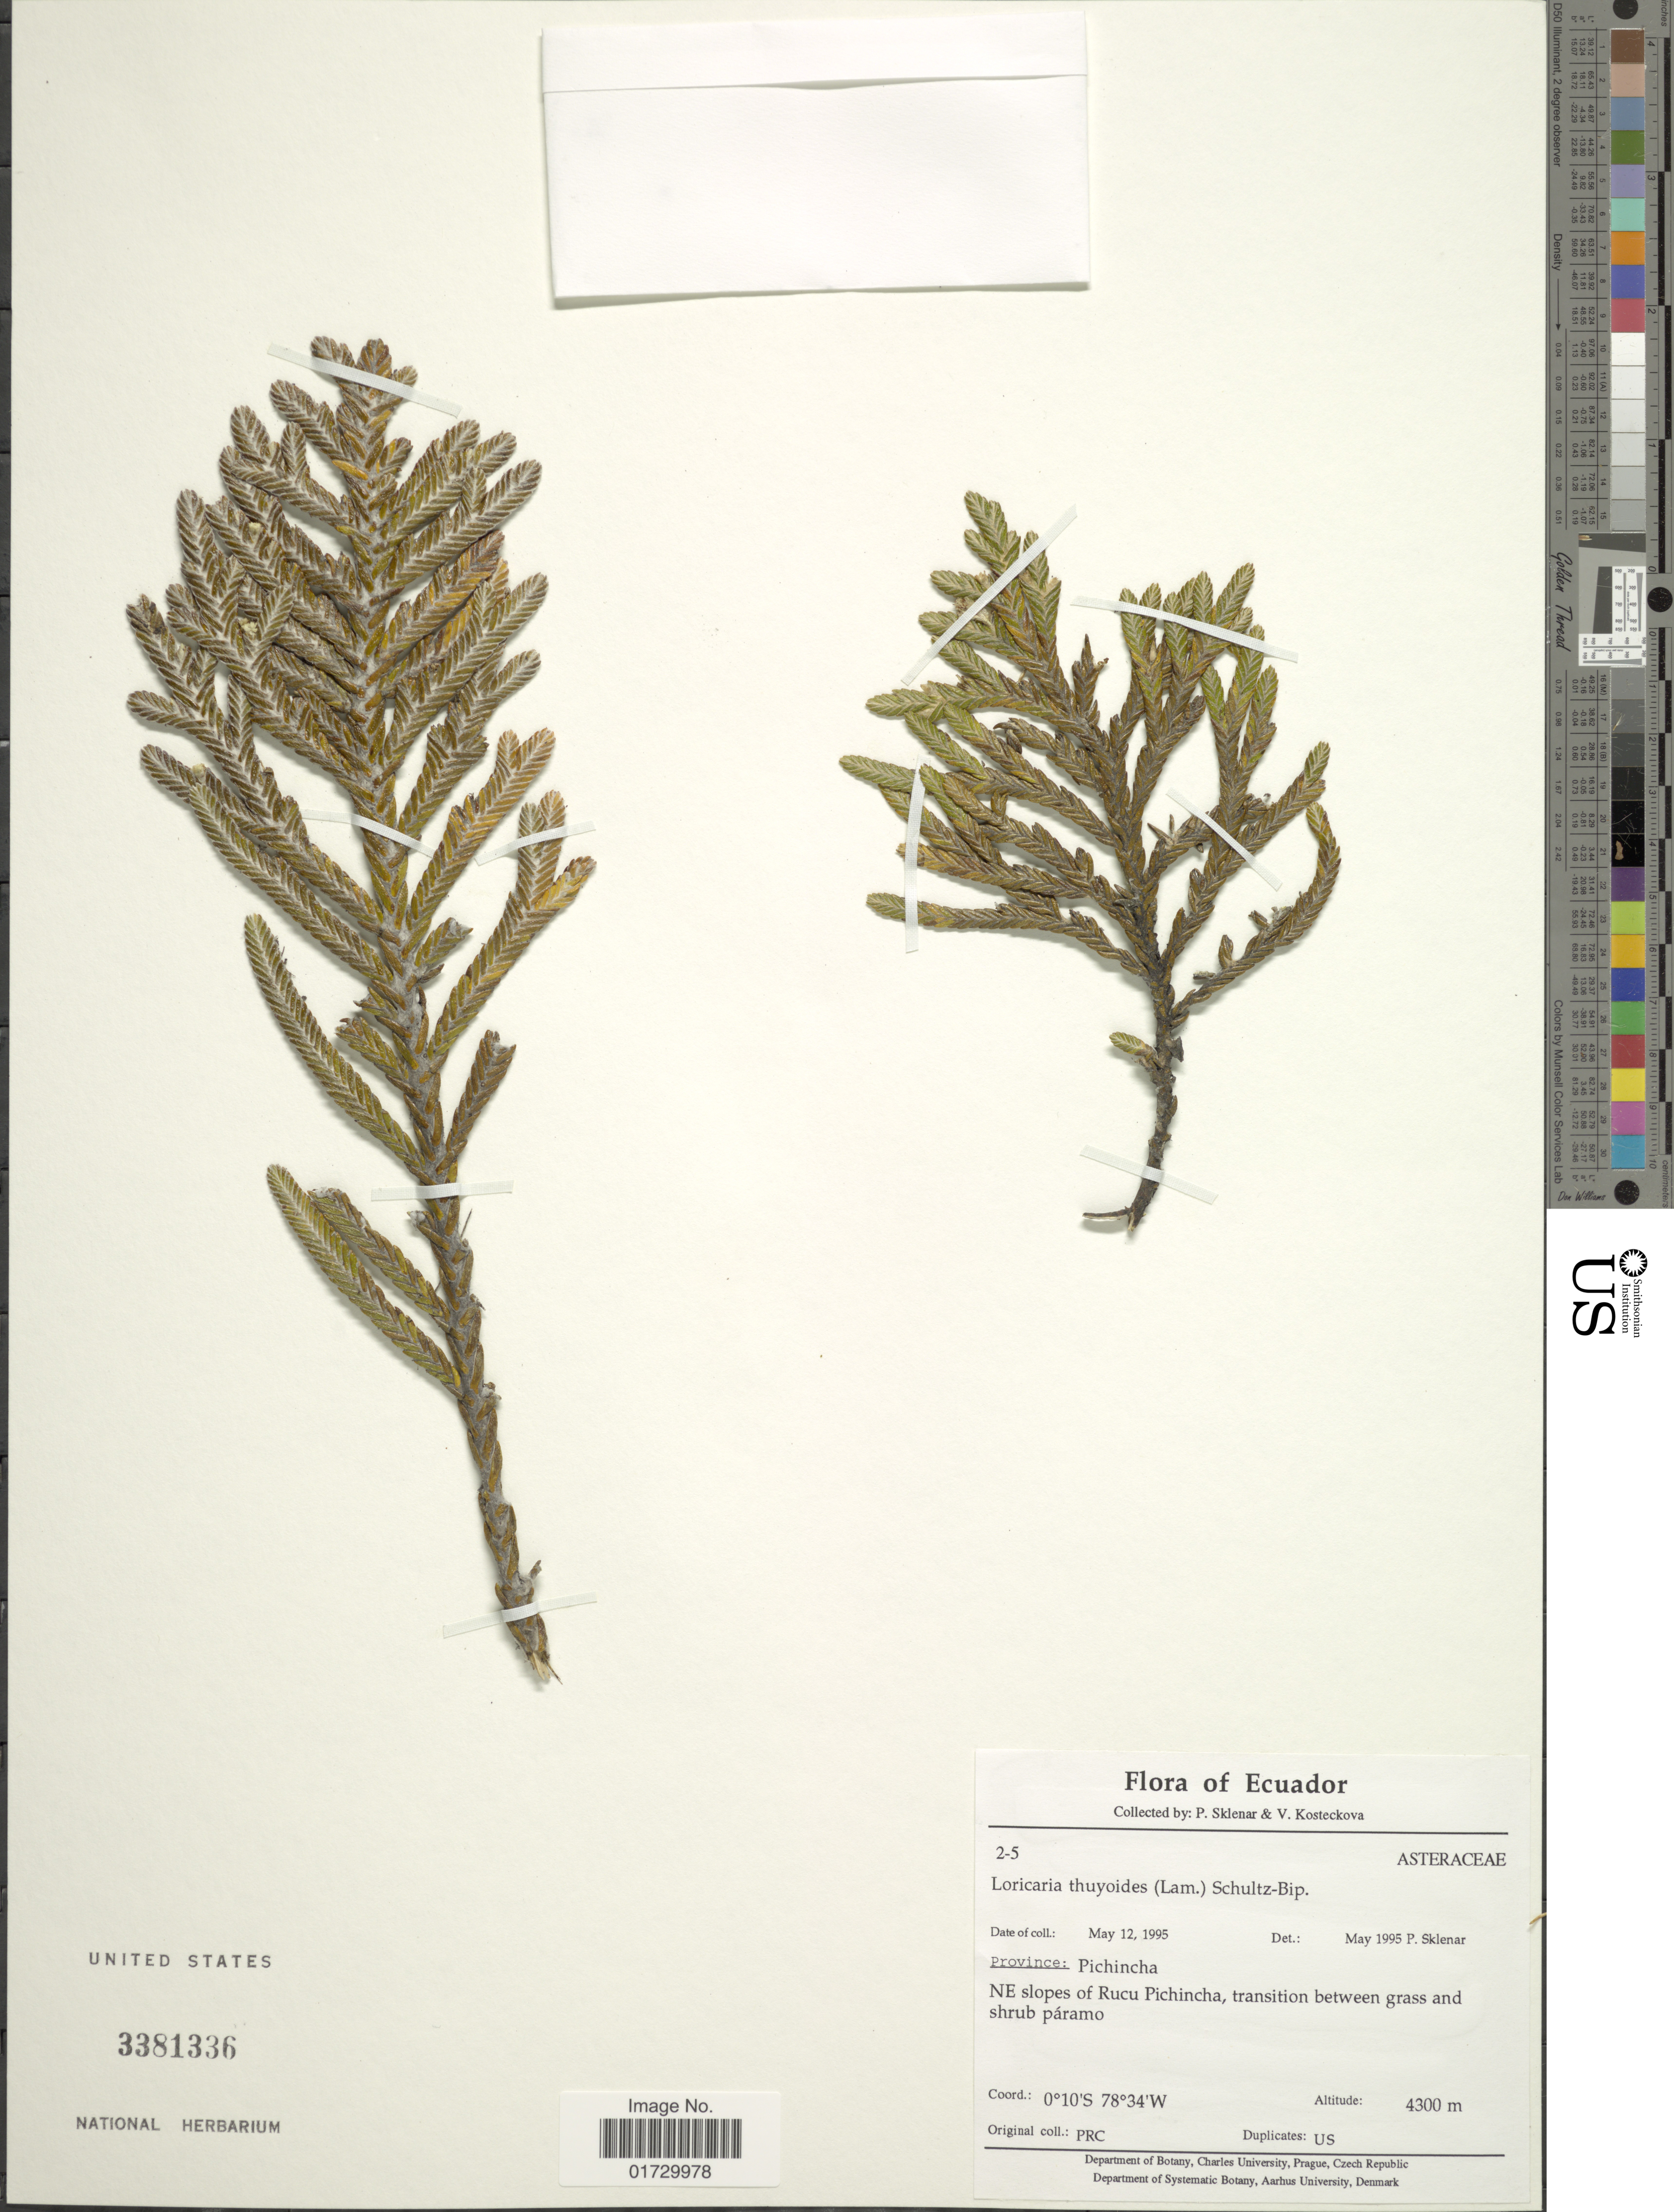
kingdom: Plantae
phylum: Tracheophyta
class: Magnoliopsida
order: Asterales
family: Asteraceae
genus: Loricaria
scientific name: Loricaria thuyoides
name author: (Lam.) Sch. Bip.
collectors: P. Sklenár & V. Kosteckova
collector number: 2-5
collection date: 1995-05-12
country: Ecuador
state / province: Pichincha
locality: NE slopes of Rucu Pichincha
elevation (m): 4300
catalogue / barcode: US 3381336